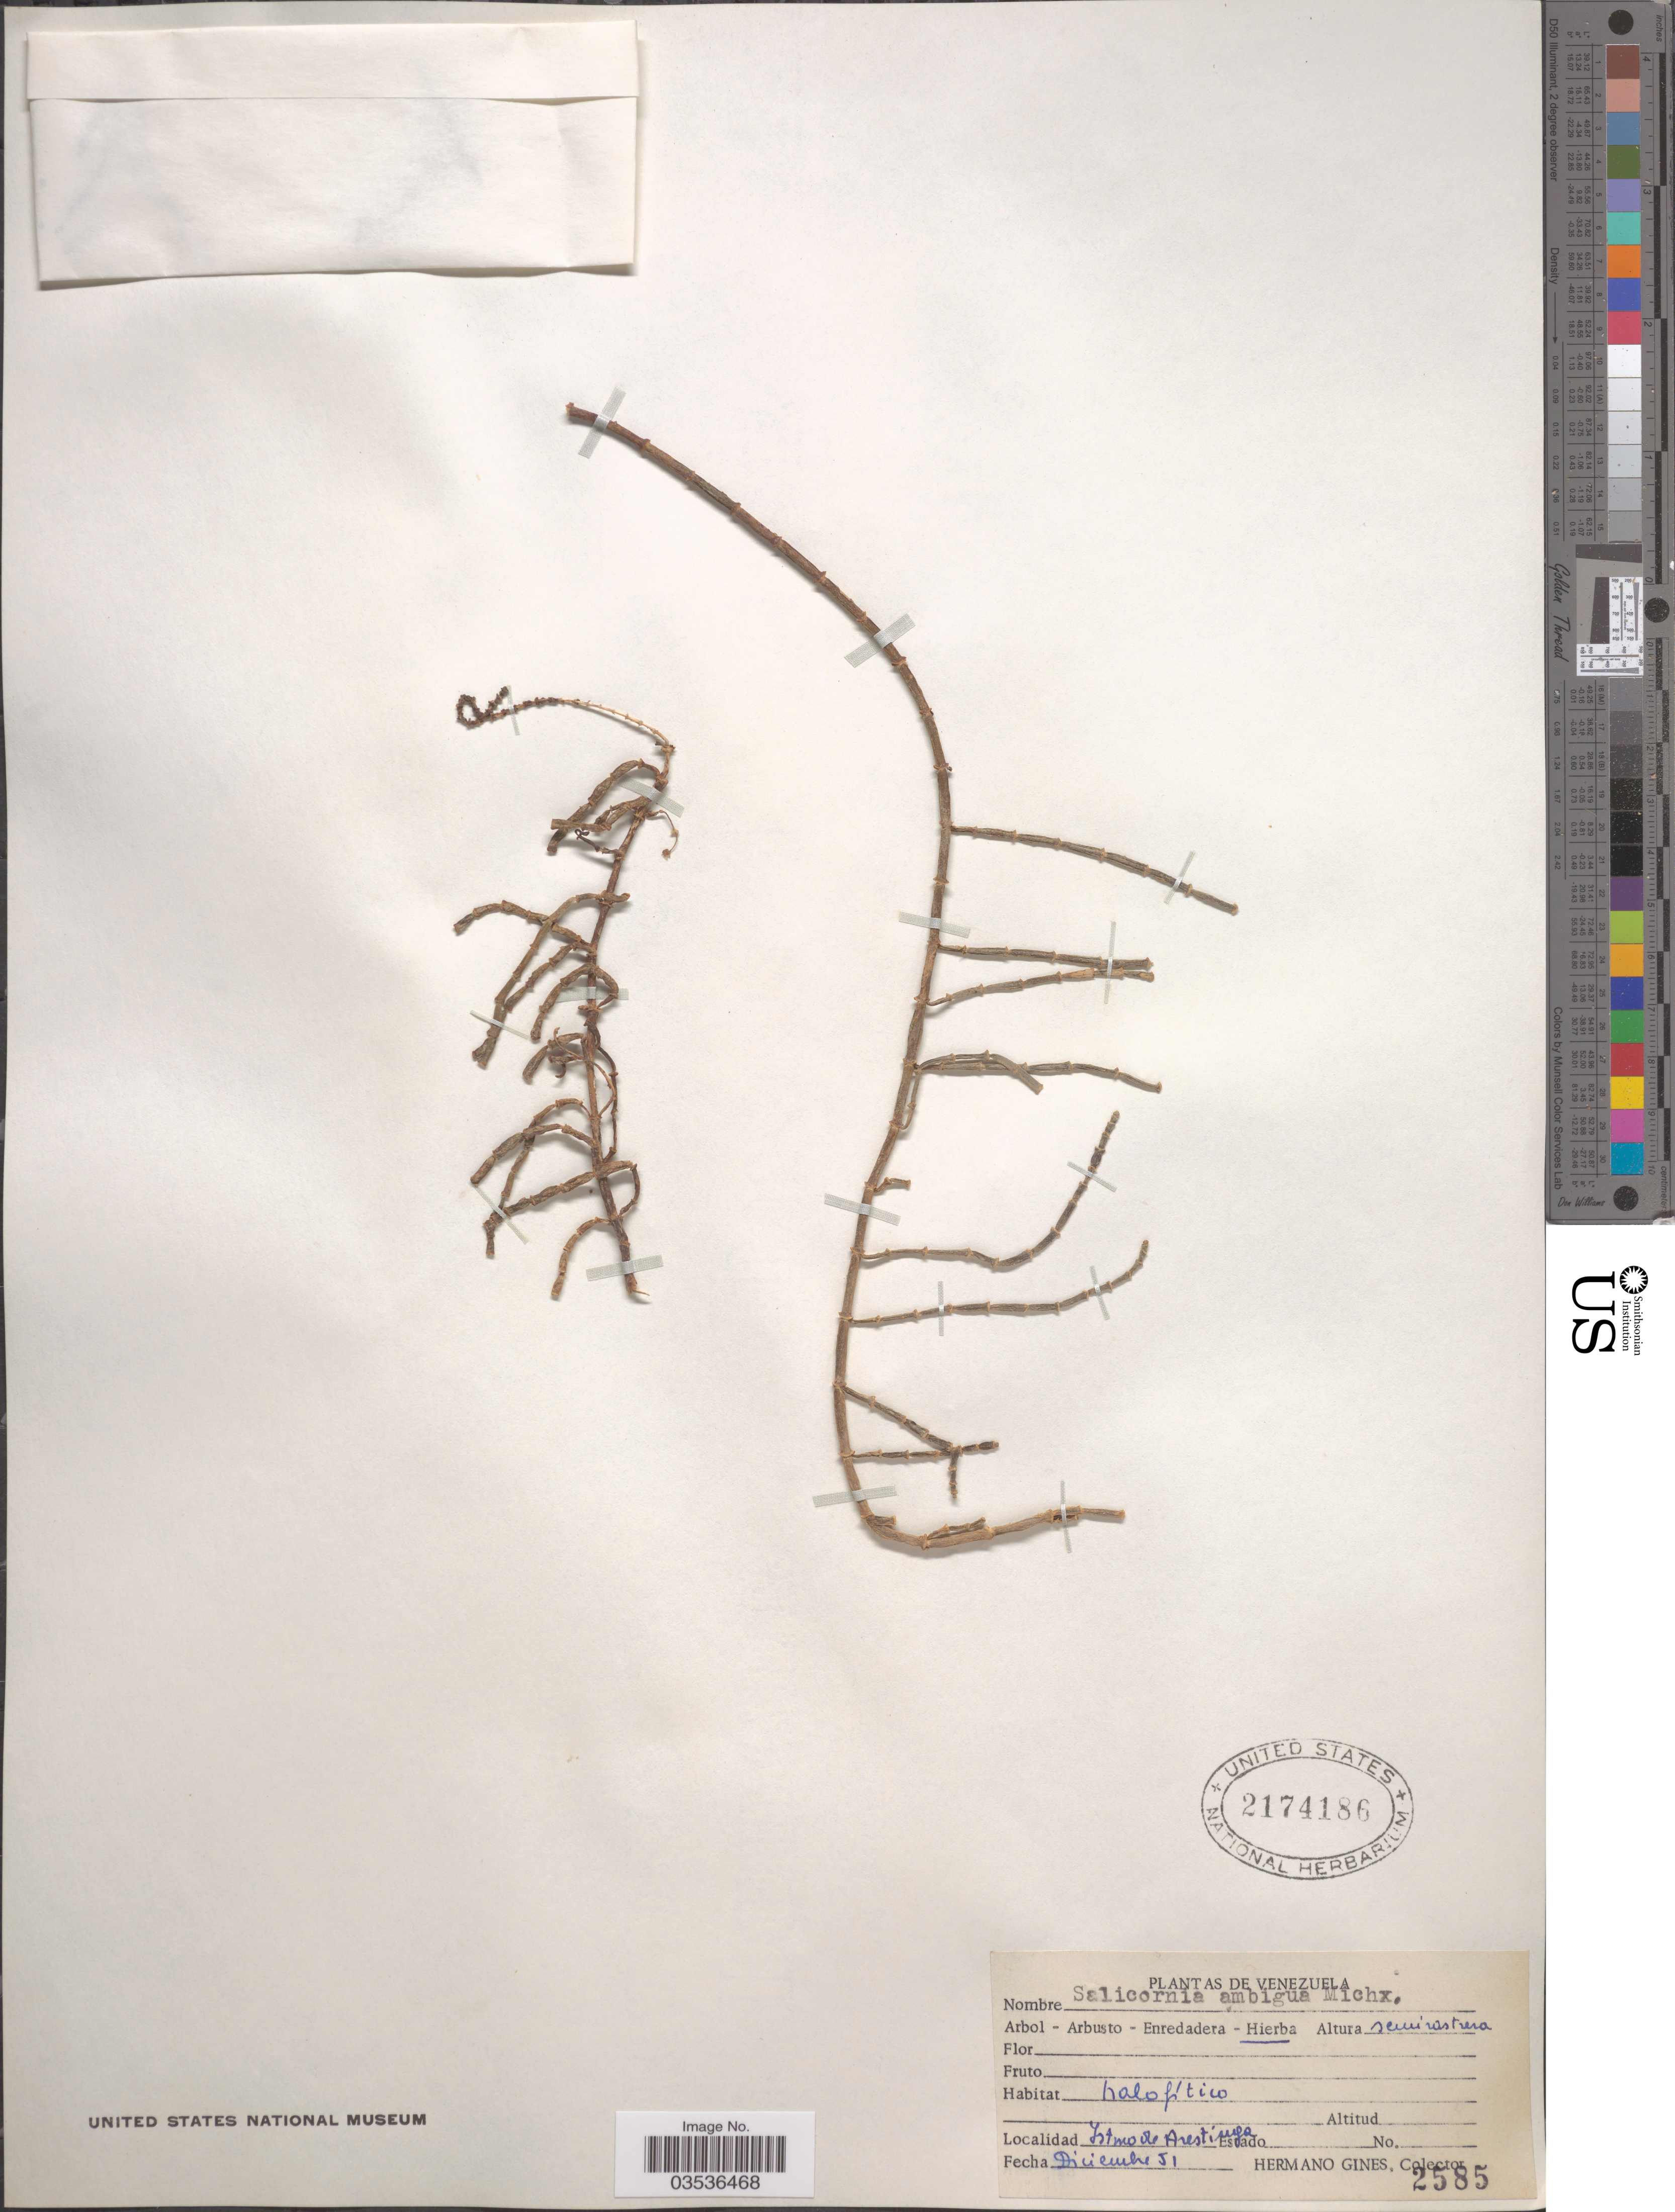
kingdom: Plantae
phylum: Tracheophyta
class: Magnoliopsida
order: Caryophyllales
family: Amaranthaceae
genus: Salicornia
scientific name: Salicornia virginica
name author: L.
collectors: Bro. Gines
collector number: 2585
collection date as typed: Transcribed d/m/y: /12/51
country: Venezuela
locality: Istmo de Arestingo.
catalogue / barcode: US 2174186